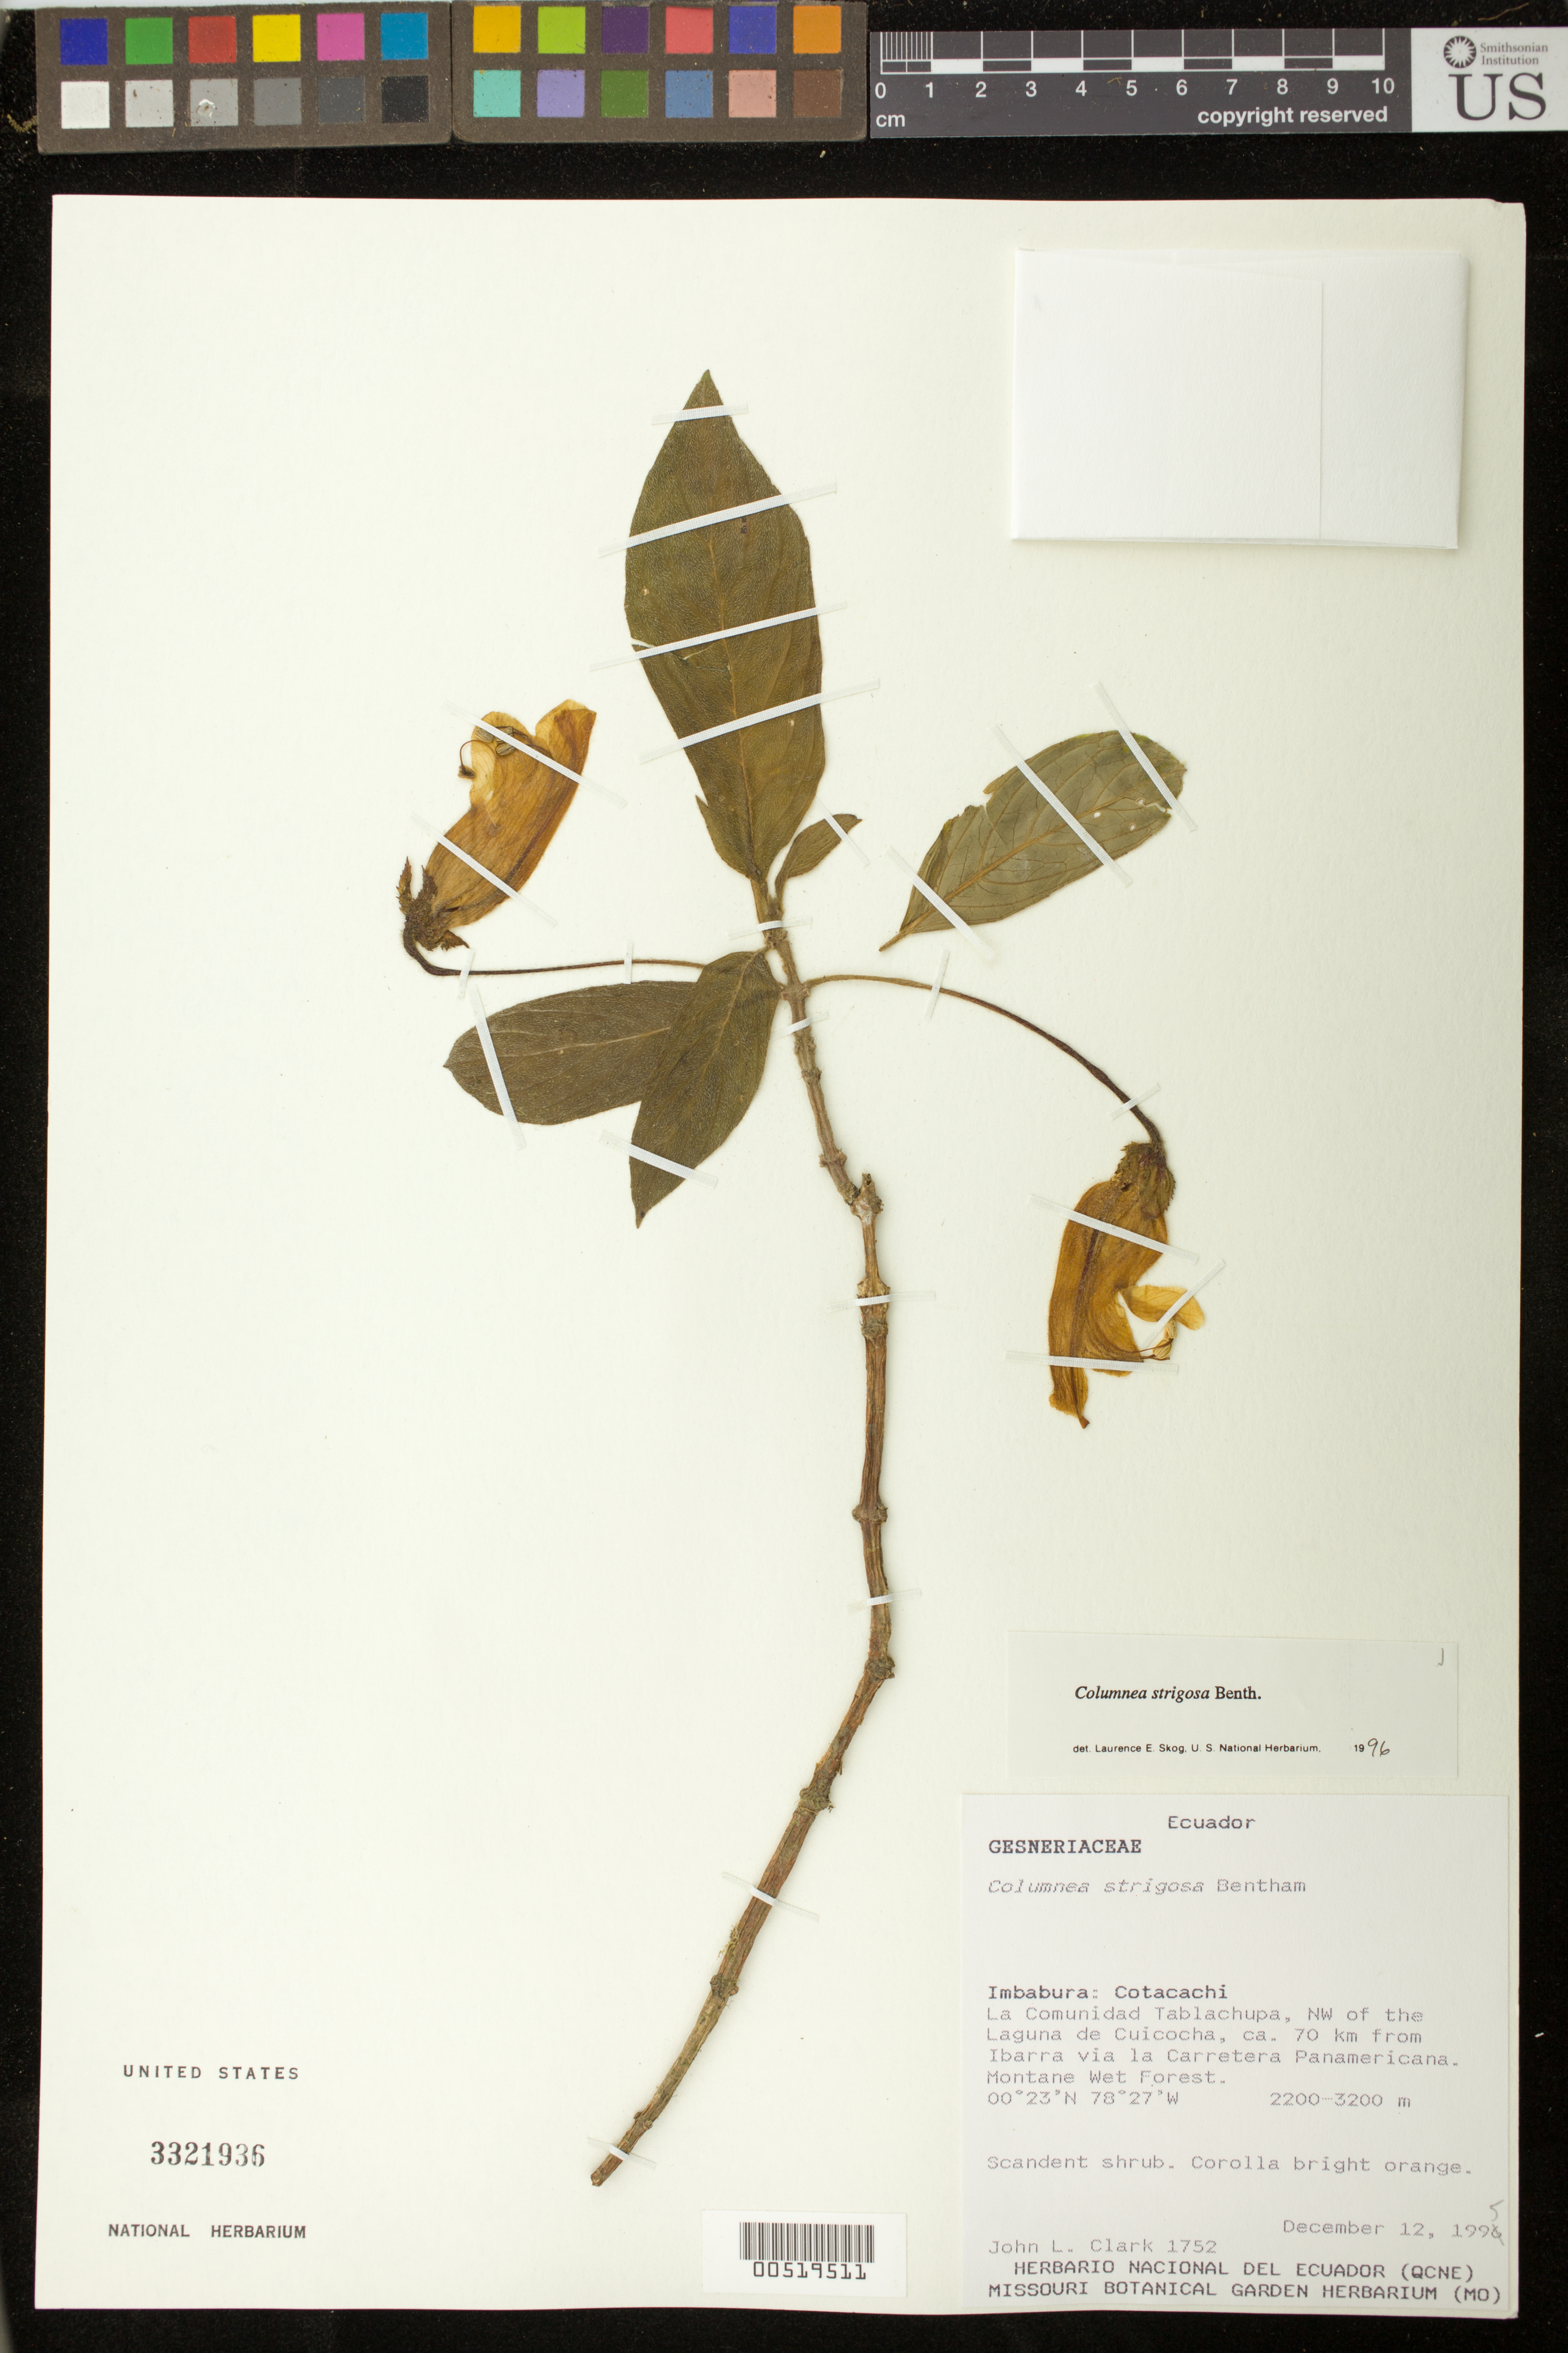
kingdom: Plantae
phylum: Tracheophyta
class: Magnoliopsida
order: Lamiales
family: Gesneriaceae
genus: Columnea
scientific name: Columnea strigosa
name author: Benth.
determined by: Skog, Laurence E.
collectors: J. L. Clark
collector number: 1752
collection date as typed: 12 Dec 1995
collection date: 1995-12-12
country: Ecuador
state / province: Imbabura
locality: Cotacachi: La Comunidad Tablachupa, NW of the Laguna de Cuicocha, ca. 70 km from Ibarra via la Carretera Panamericana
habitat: Montane wet forest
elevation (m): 2200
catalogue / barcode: US 3321936